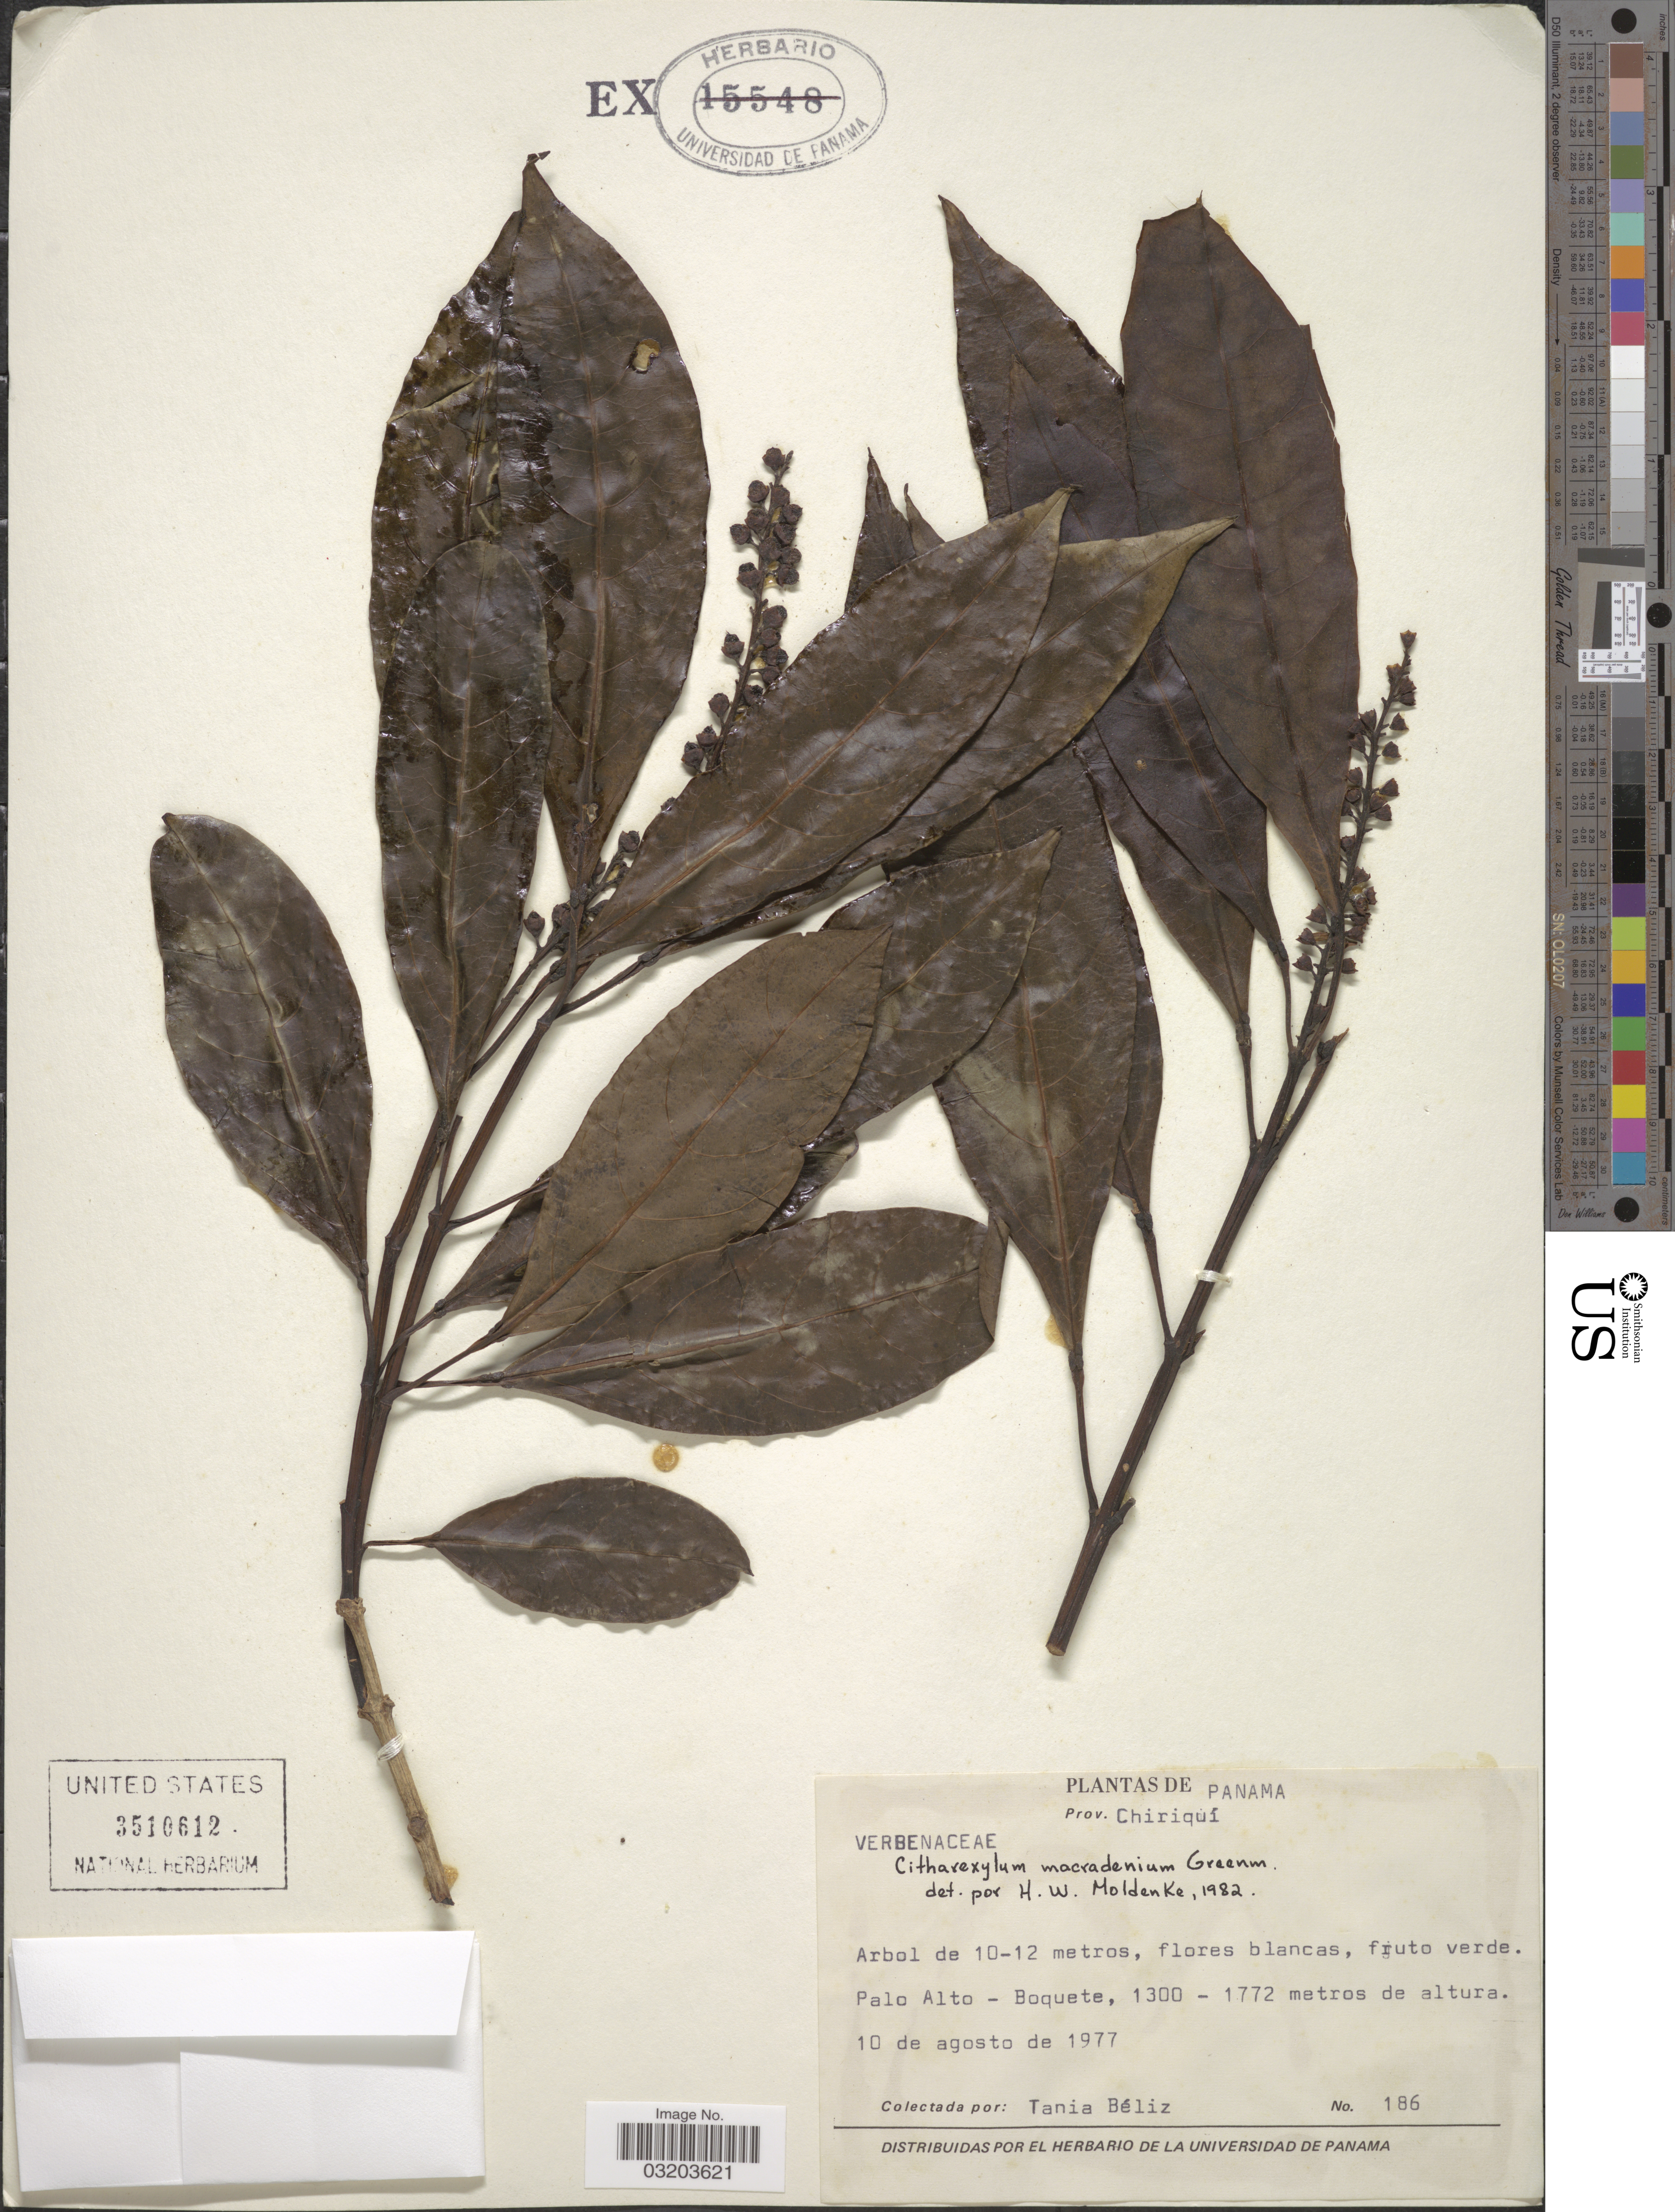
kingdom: Plantae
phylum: Tracheophyta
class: Magnoliopsida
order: Lamiales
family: Verbenaceae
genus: Citharexylum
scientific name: Citharexylum macradenium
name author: Greenm.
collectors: T. Béliz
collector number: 186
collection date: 1977-08-10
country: Panama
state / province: Chiriqui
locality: Palo Alto - Boquete.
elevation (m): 1300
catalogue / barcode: US 3510612